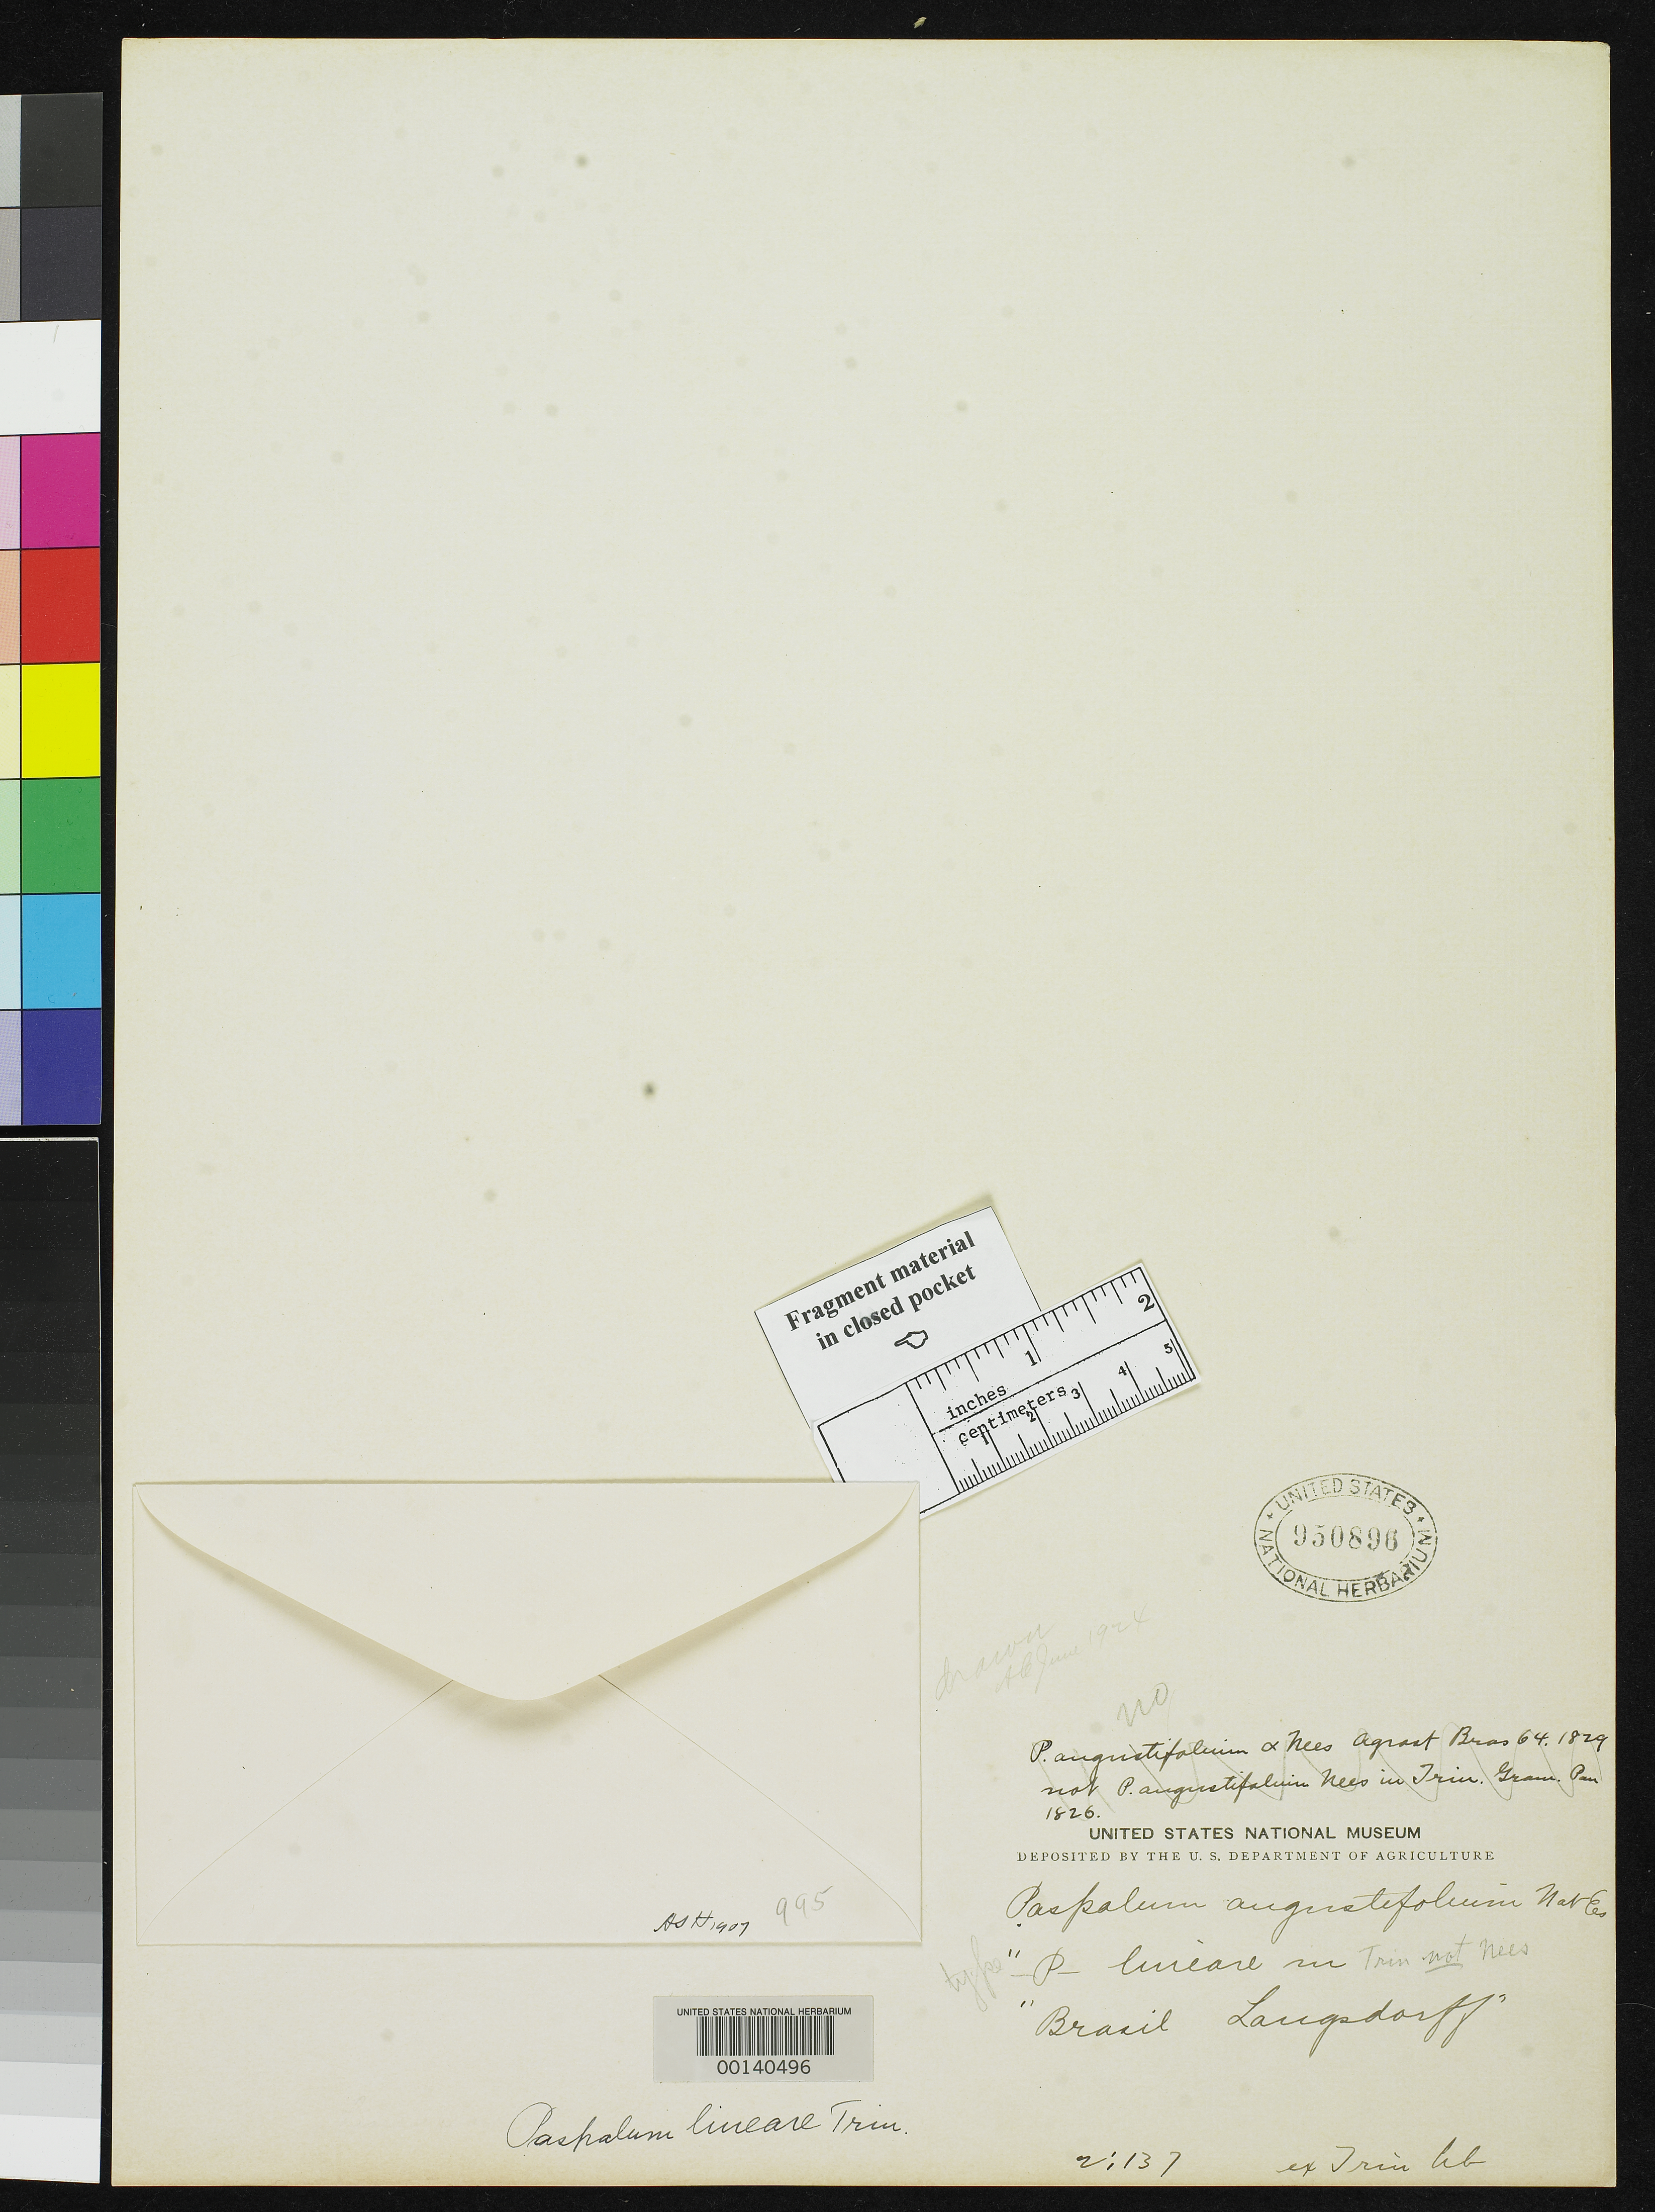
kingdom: Plantae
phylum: Tracheophyta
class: Liliopsida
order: Poales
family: Poaceae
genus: Paspalum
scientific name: Paspalum lineare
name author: Trin.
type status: Type Fragment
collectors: G. H. von Langsdorff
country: Brazil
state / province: Minas Gerais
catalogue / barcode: US 950896